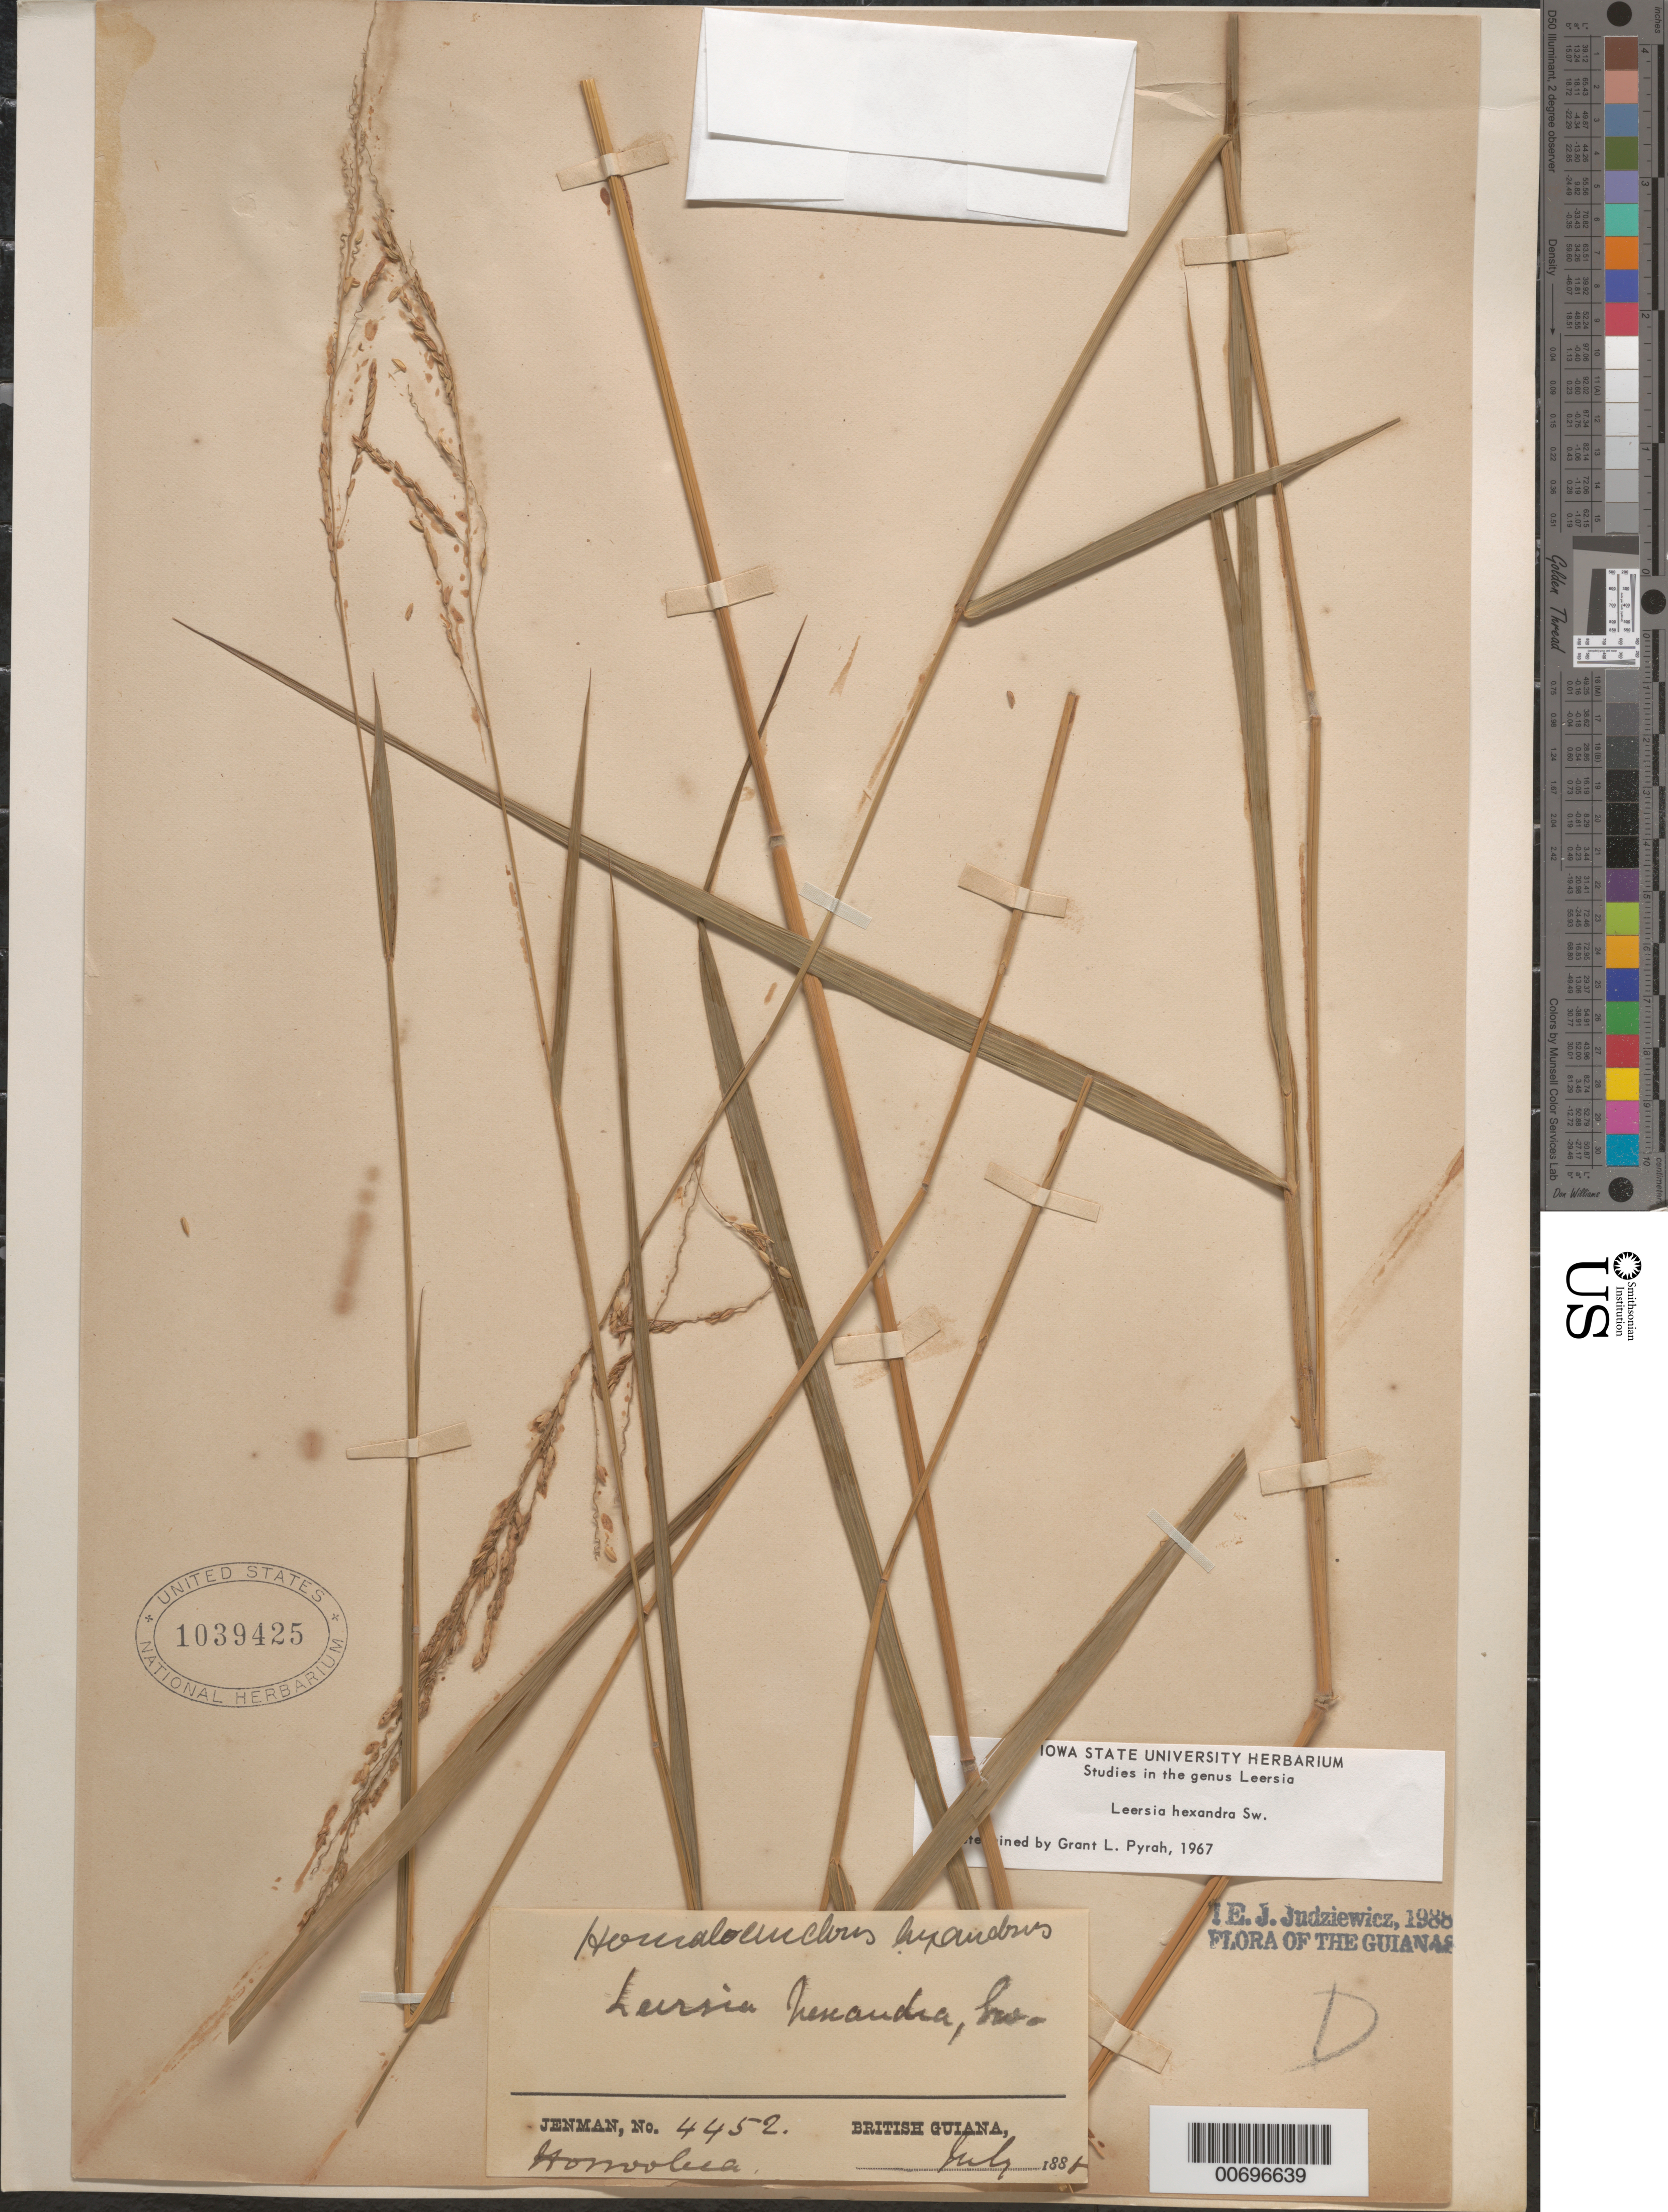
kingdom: Plantae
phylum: Tracheophyta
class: Liliopsida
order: Poales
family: Poaceae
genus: Leersia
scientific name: Leersia hexandra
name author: Sw.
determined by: Pyrah, G. L.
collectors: G. S. Jenman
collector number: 4452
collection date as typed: July 1888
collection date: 1888-07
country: Guyana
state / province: Demerara-Mahaica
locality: Hoorubea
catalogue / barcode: US 1039425